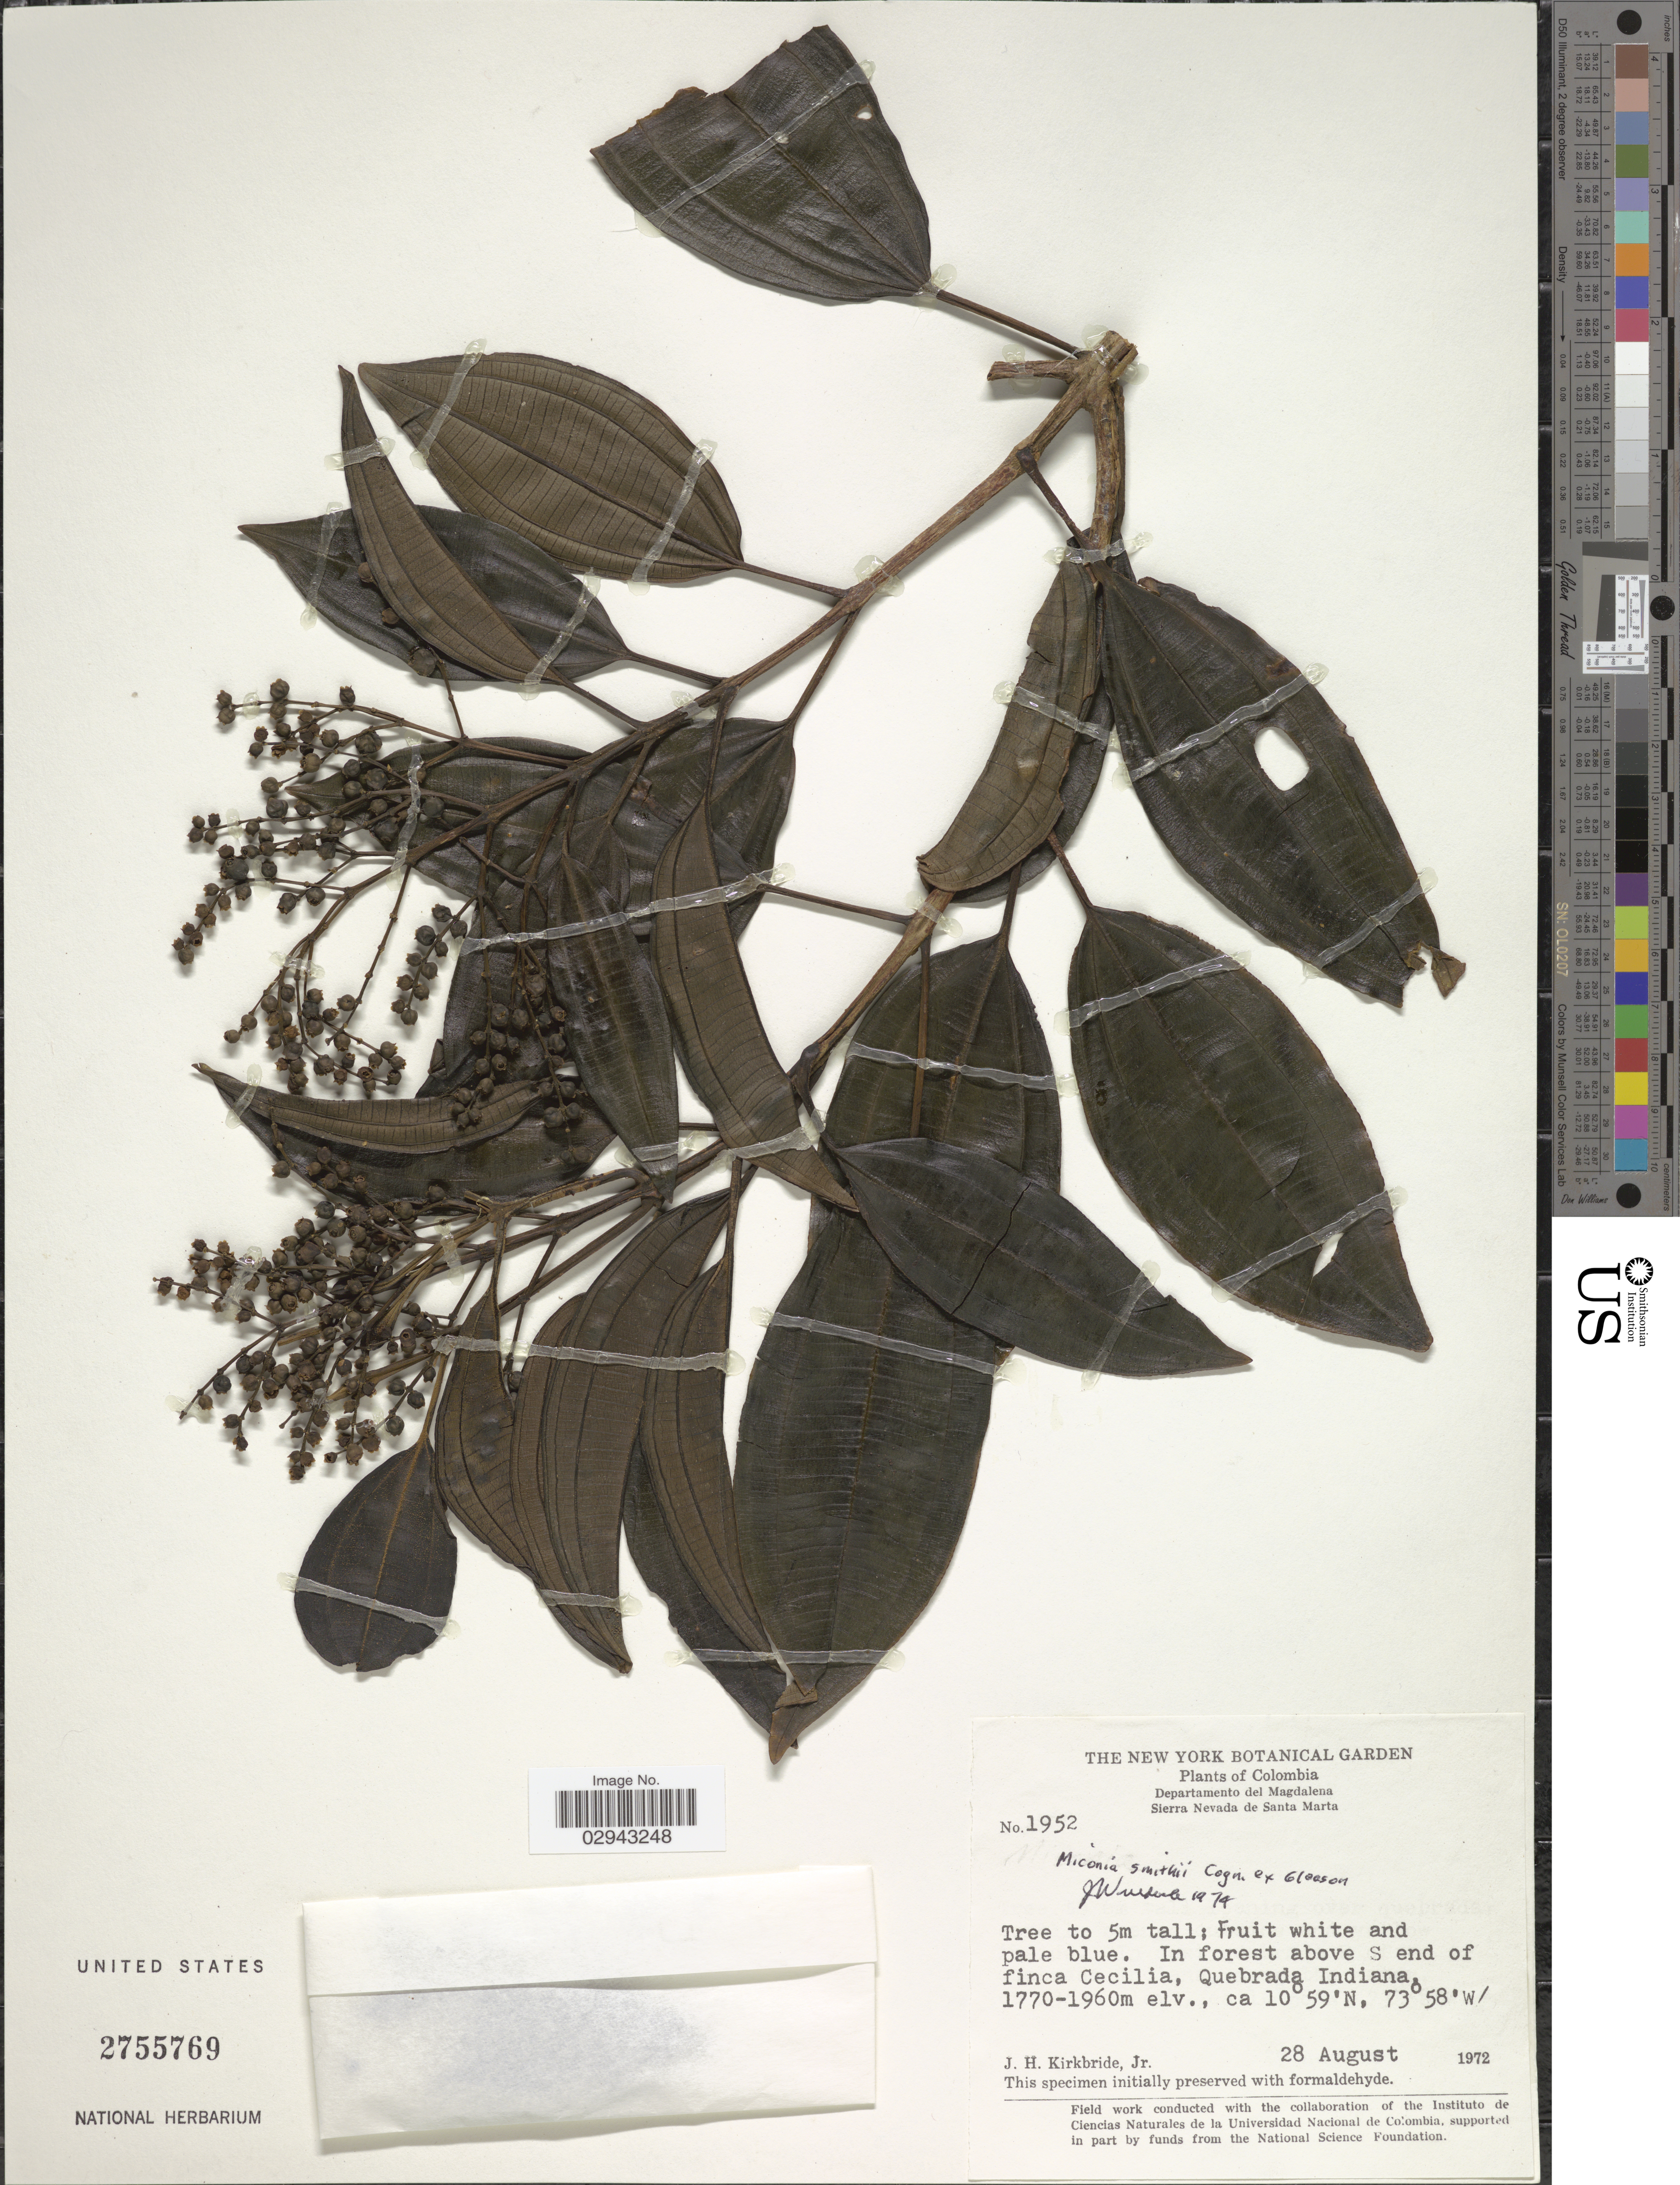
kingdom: Plantae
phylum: Tracheophyta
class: Magnoliopsida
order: Myrtales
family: Melastomataceae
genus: Miconia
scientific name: Miconia smithii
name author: Cogn.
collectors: J. H. Kirkbride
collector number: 1952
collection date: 1972-08-28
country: Colombia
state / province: Magdalena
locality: Departamento del Magdalena. Sierra Nevada de Santa Marta. In forest above S end of finca Cecilia, Quebrada Indiana.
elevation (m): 1770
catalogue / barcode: US 2755769